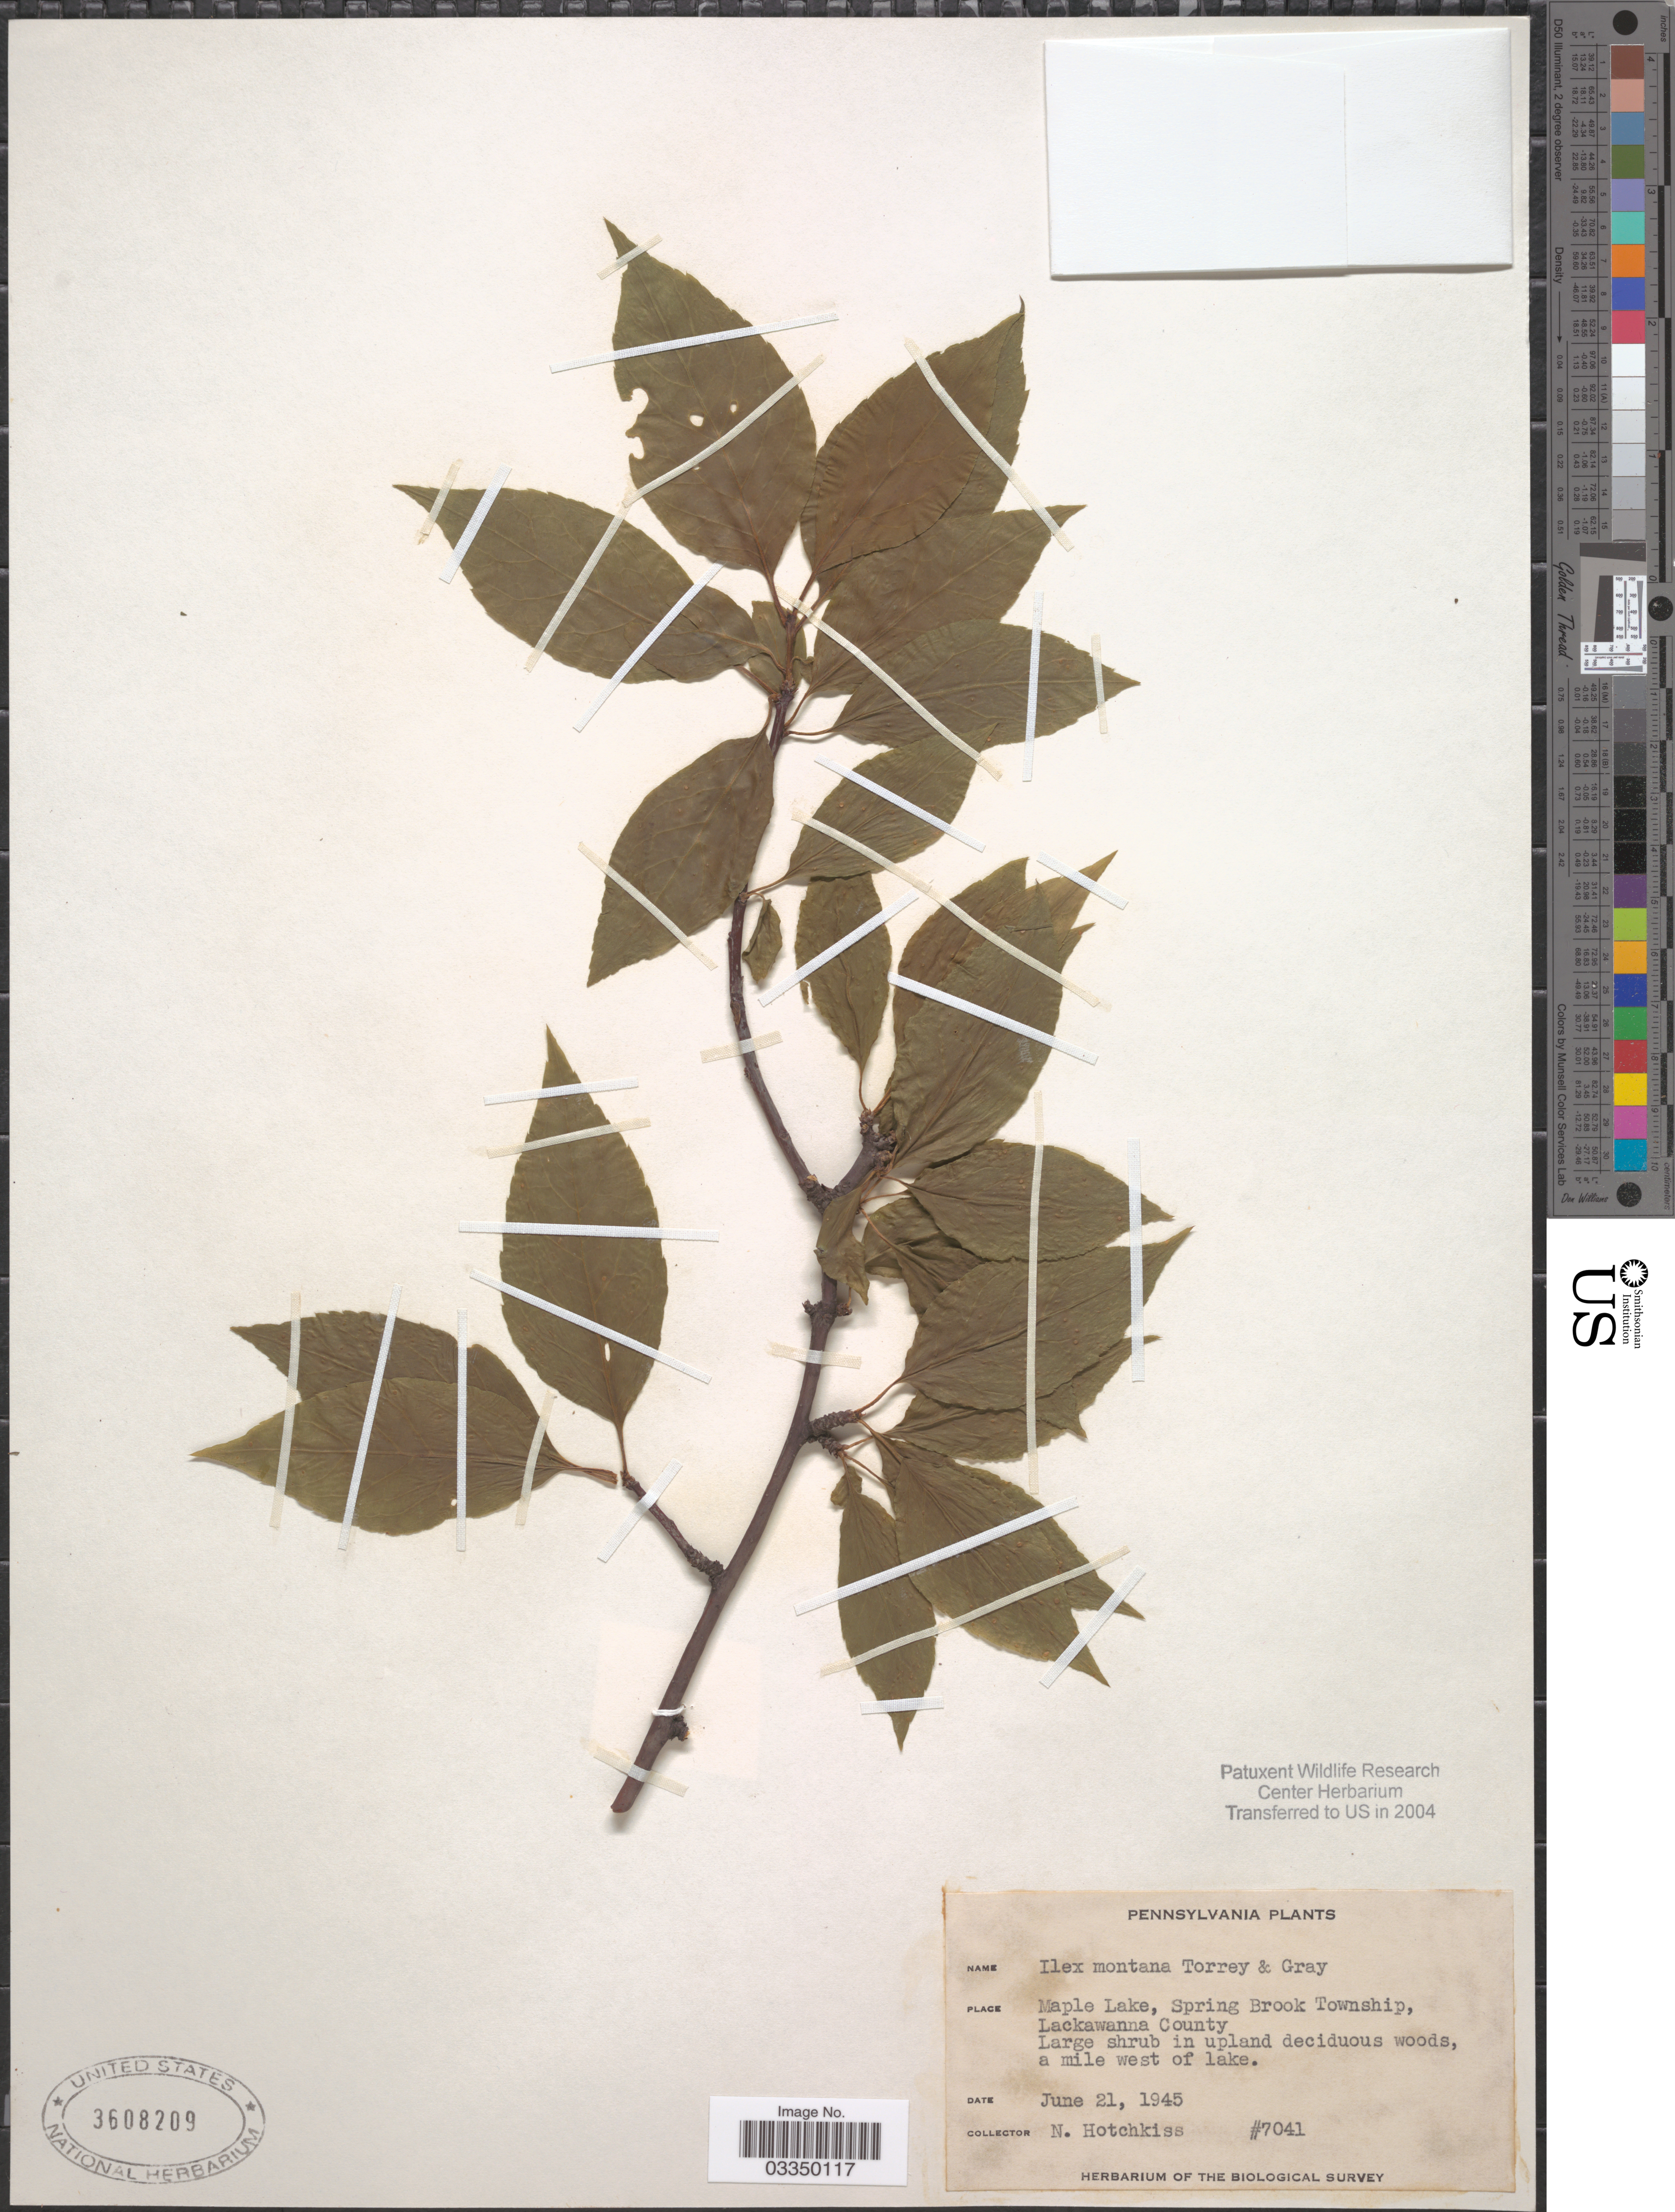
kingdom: Plantae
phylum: Tracheophyta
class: Magnoliopsida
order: Aquifoliales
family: Aquifoliaceae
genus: Ilex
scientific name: Ilex montana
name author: Torr. & A. Gray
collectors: N. Hotchkiss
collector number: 7041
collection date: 1945-06-21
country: United States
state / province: Pennsylvania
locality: Maple Lake, Spring Brook Township, Lackawanna County. A mile west of lake.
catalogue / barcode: US 3608209